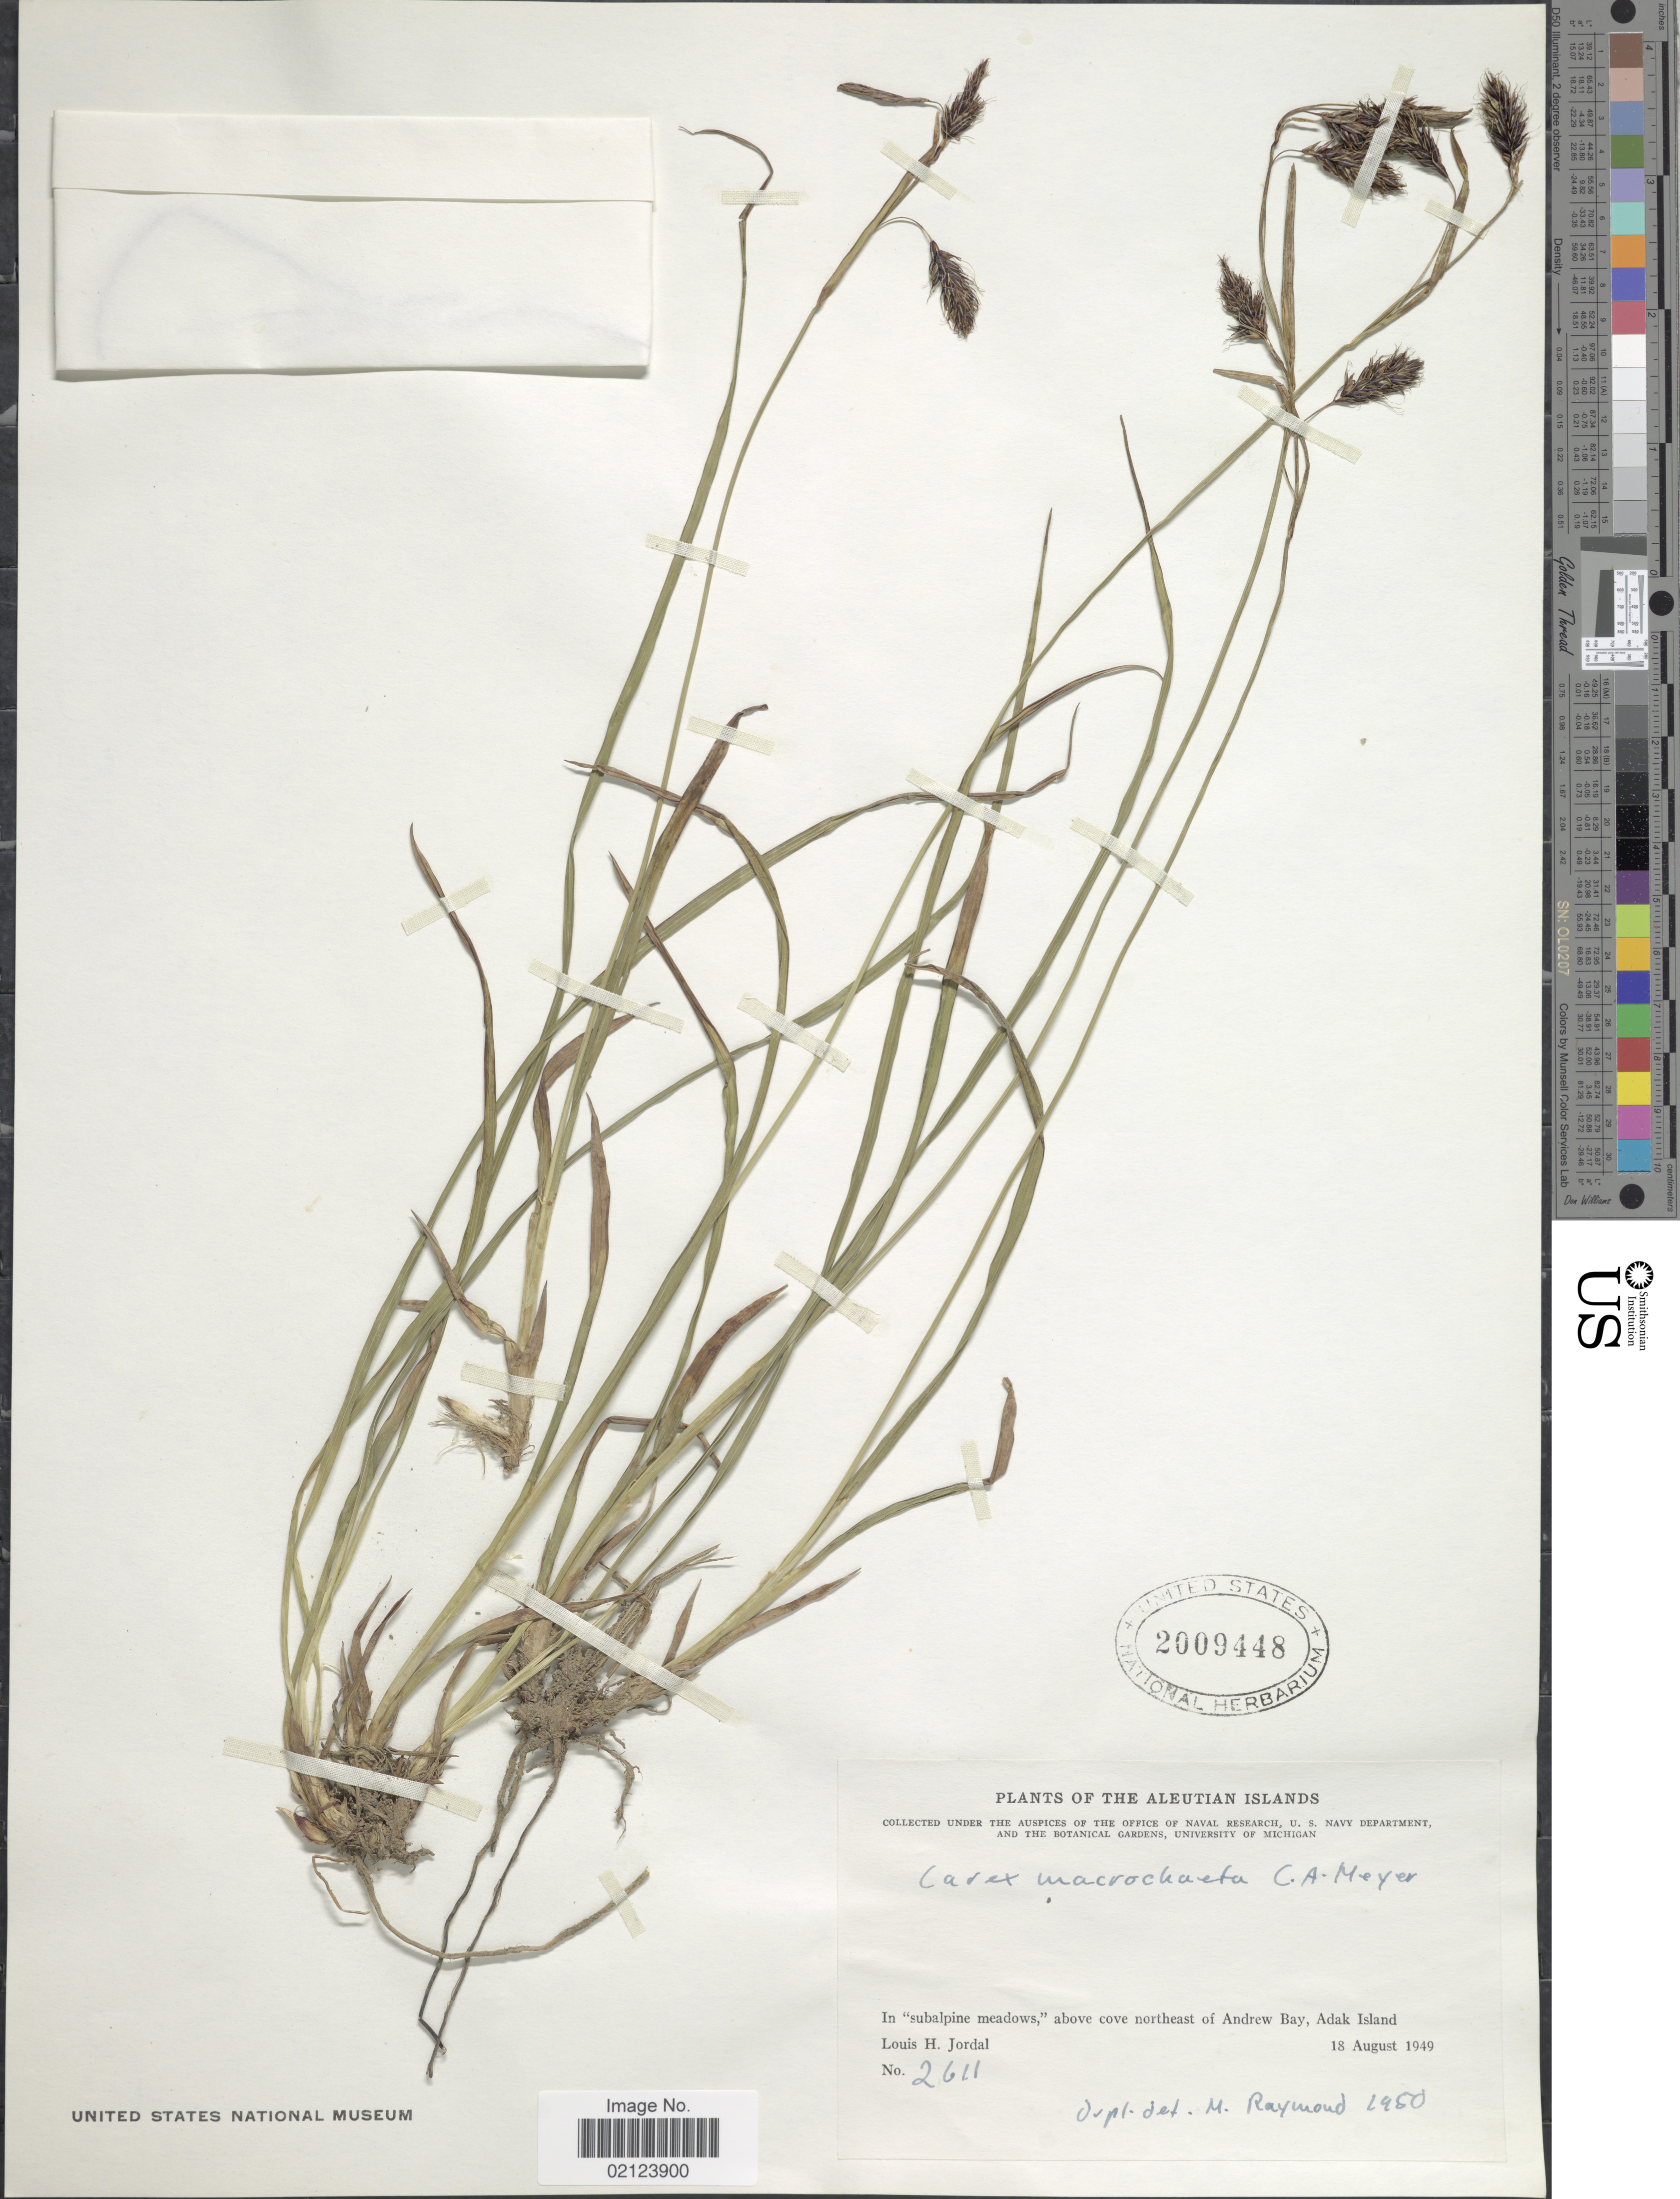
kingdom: Plantae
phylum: Tracheophyta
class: Liliopsida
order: Poales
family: Cyperaceae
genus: Carex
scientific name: Carex macrochaeta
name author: C.A. Mey.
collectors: L. Jordal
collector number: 2611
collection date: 1949-08-18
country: United States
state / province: Alaska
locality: Aleutian Islands. In "subalpine meadows," above cove northeast of Andrew Bay, Adak Island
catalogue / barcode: US 2009448